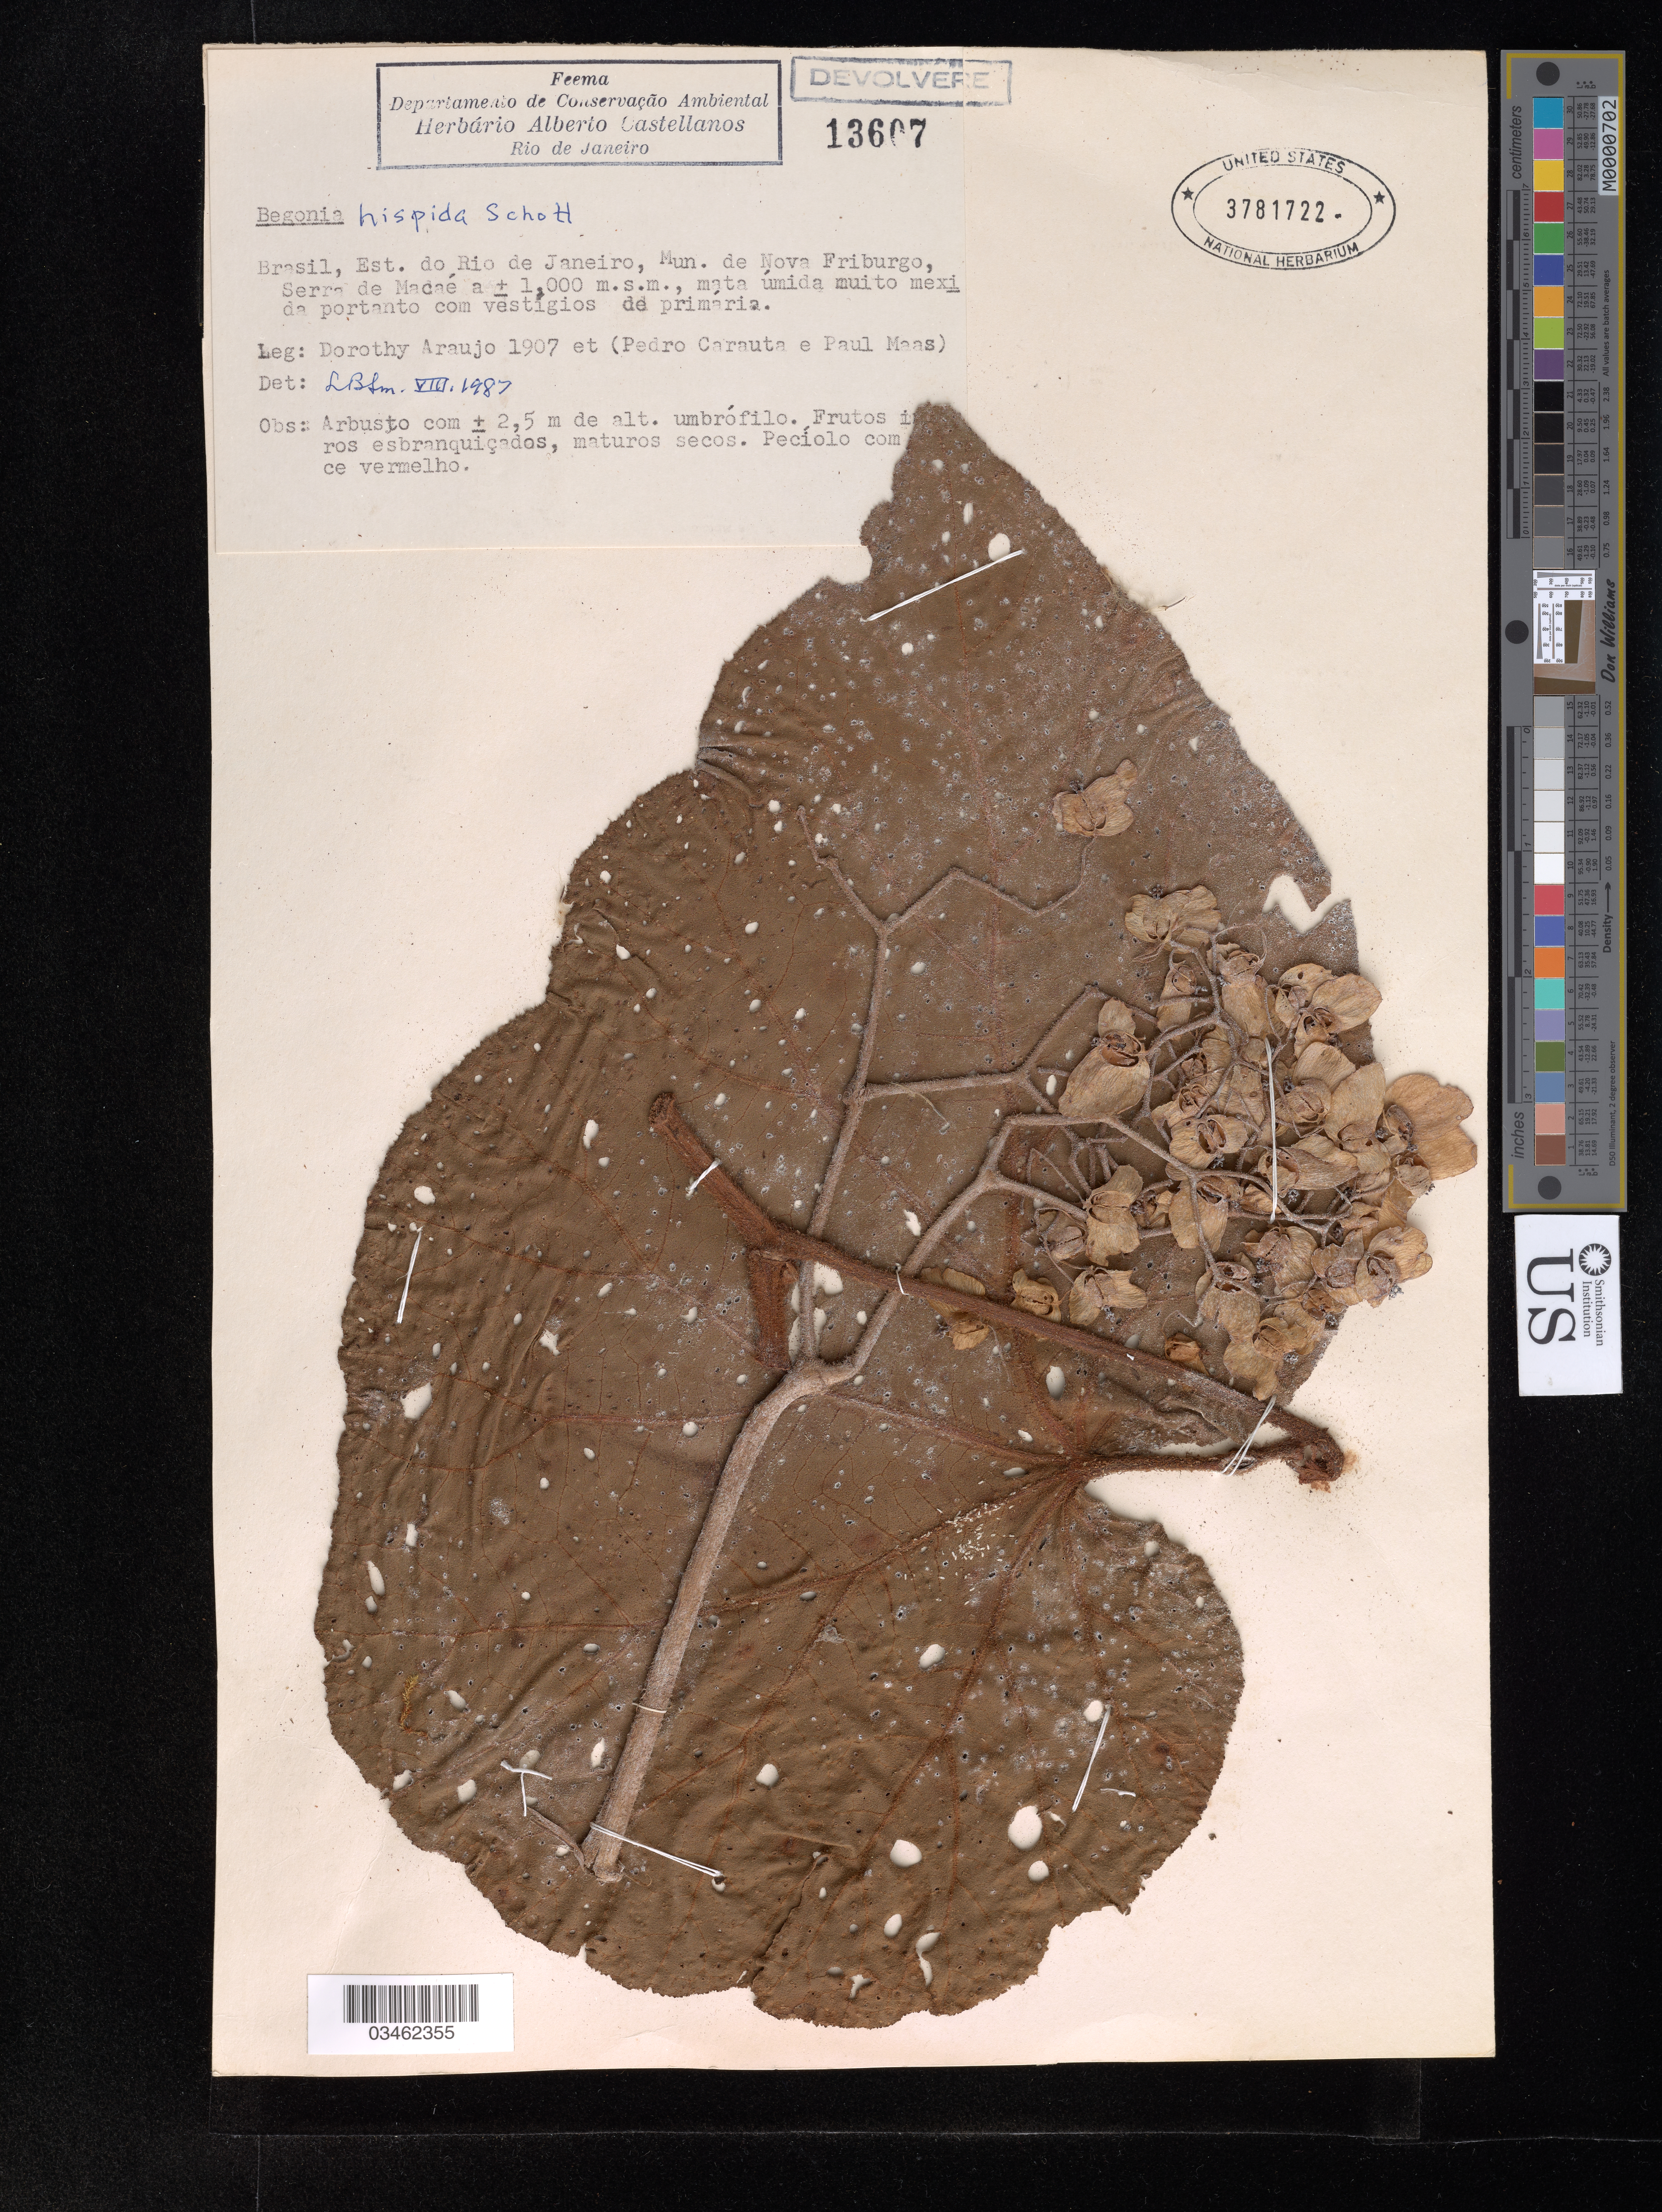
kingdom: Plantae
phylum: Tracheophyta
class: Magnoliopsida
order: Cucurbitales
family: Begoniaceae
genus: Begonia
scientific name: Begonia hispida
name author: Schott ex A. DC.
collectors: D. Araujó, P. Carauta & P. Maas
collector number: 1907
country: Brazil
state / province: Rio de Janeiro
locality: Mun. de Nova Friburgo, Serra de Macaé.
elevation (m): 1000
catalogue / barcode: US 3781722